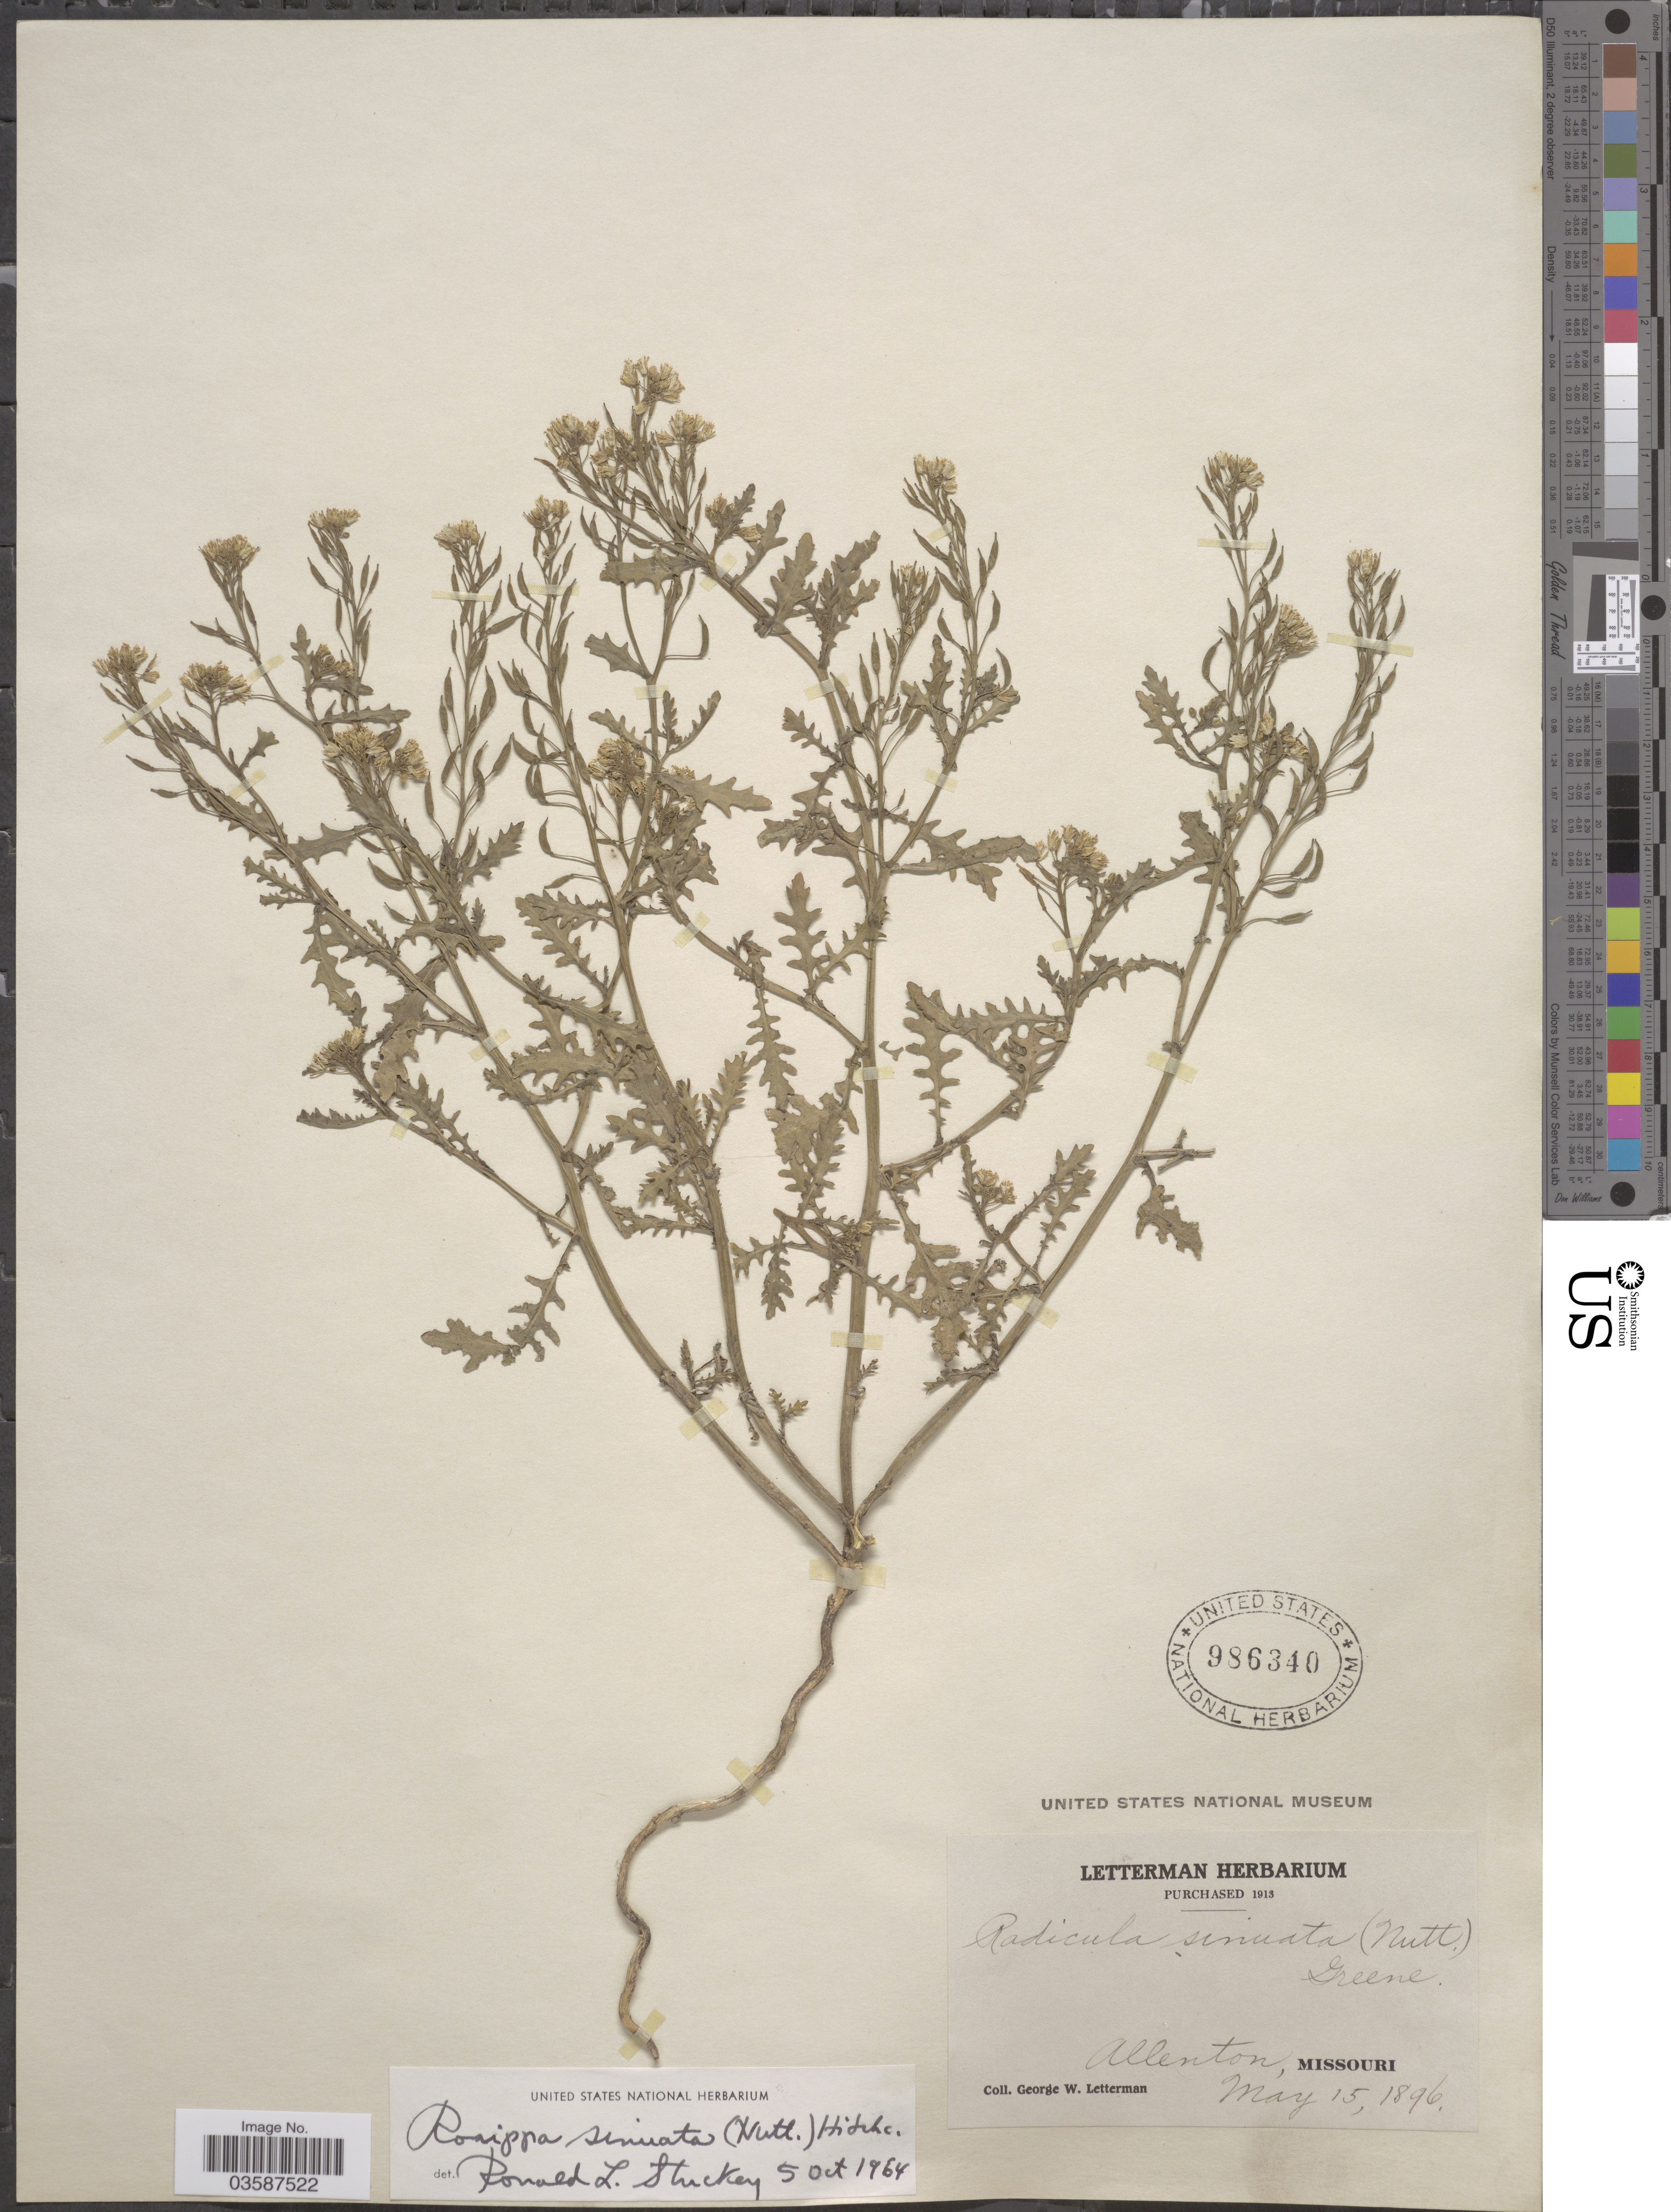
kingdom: Plantae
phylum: Tracheophyta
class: Magnoliopsida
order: Brassicales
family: Brassicaceae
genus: Rorippa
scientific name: Rorippa sinuata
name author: (Nutt.) Hitchc.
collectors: G. W. Letterman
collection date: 1896-05-15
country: United States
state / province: Missouri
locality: Allenton.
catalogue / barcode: US 986340